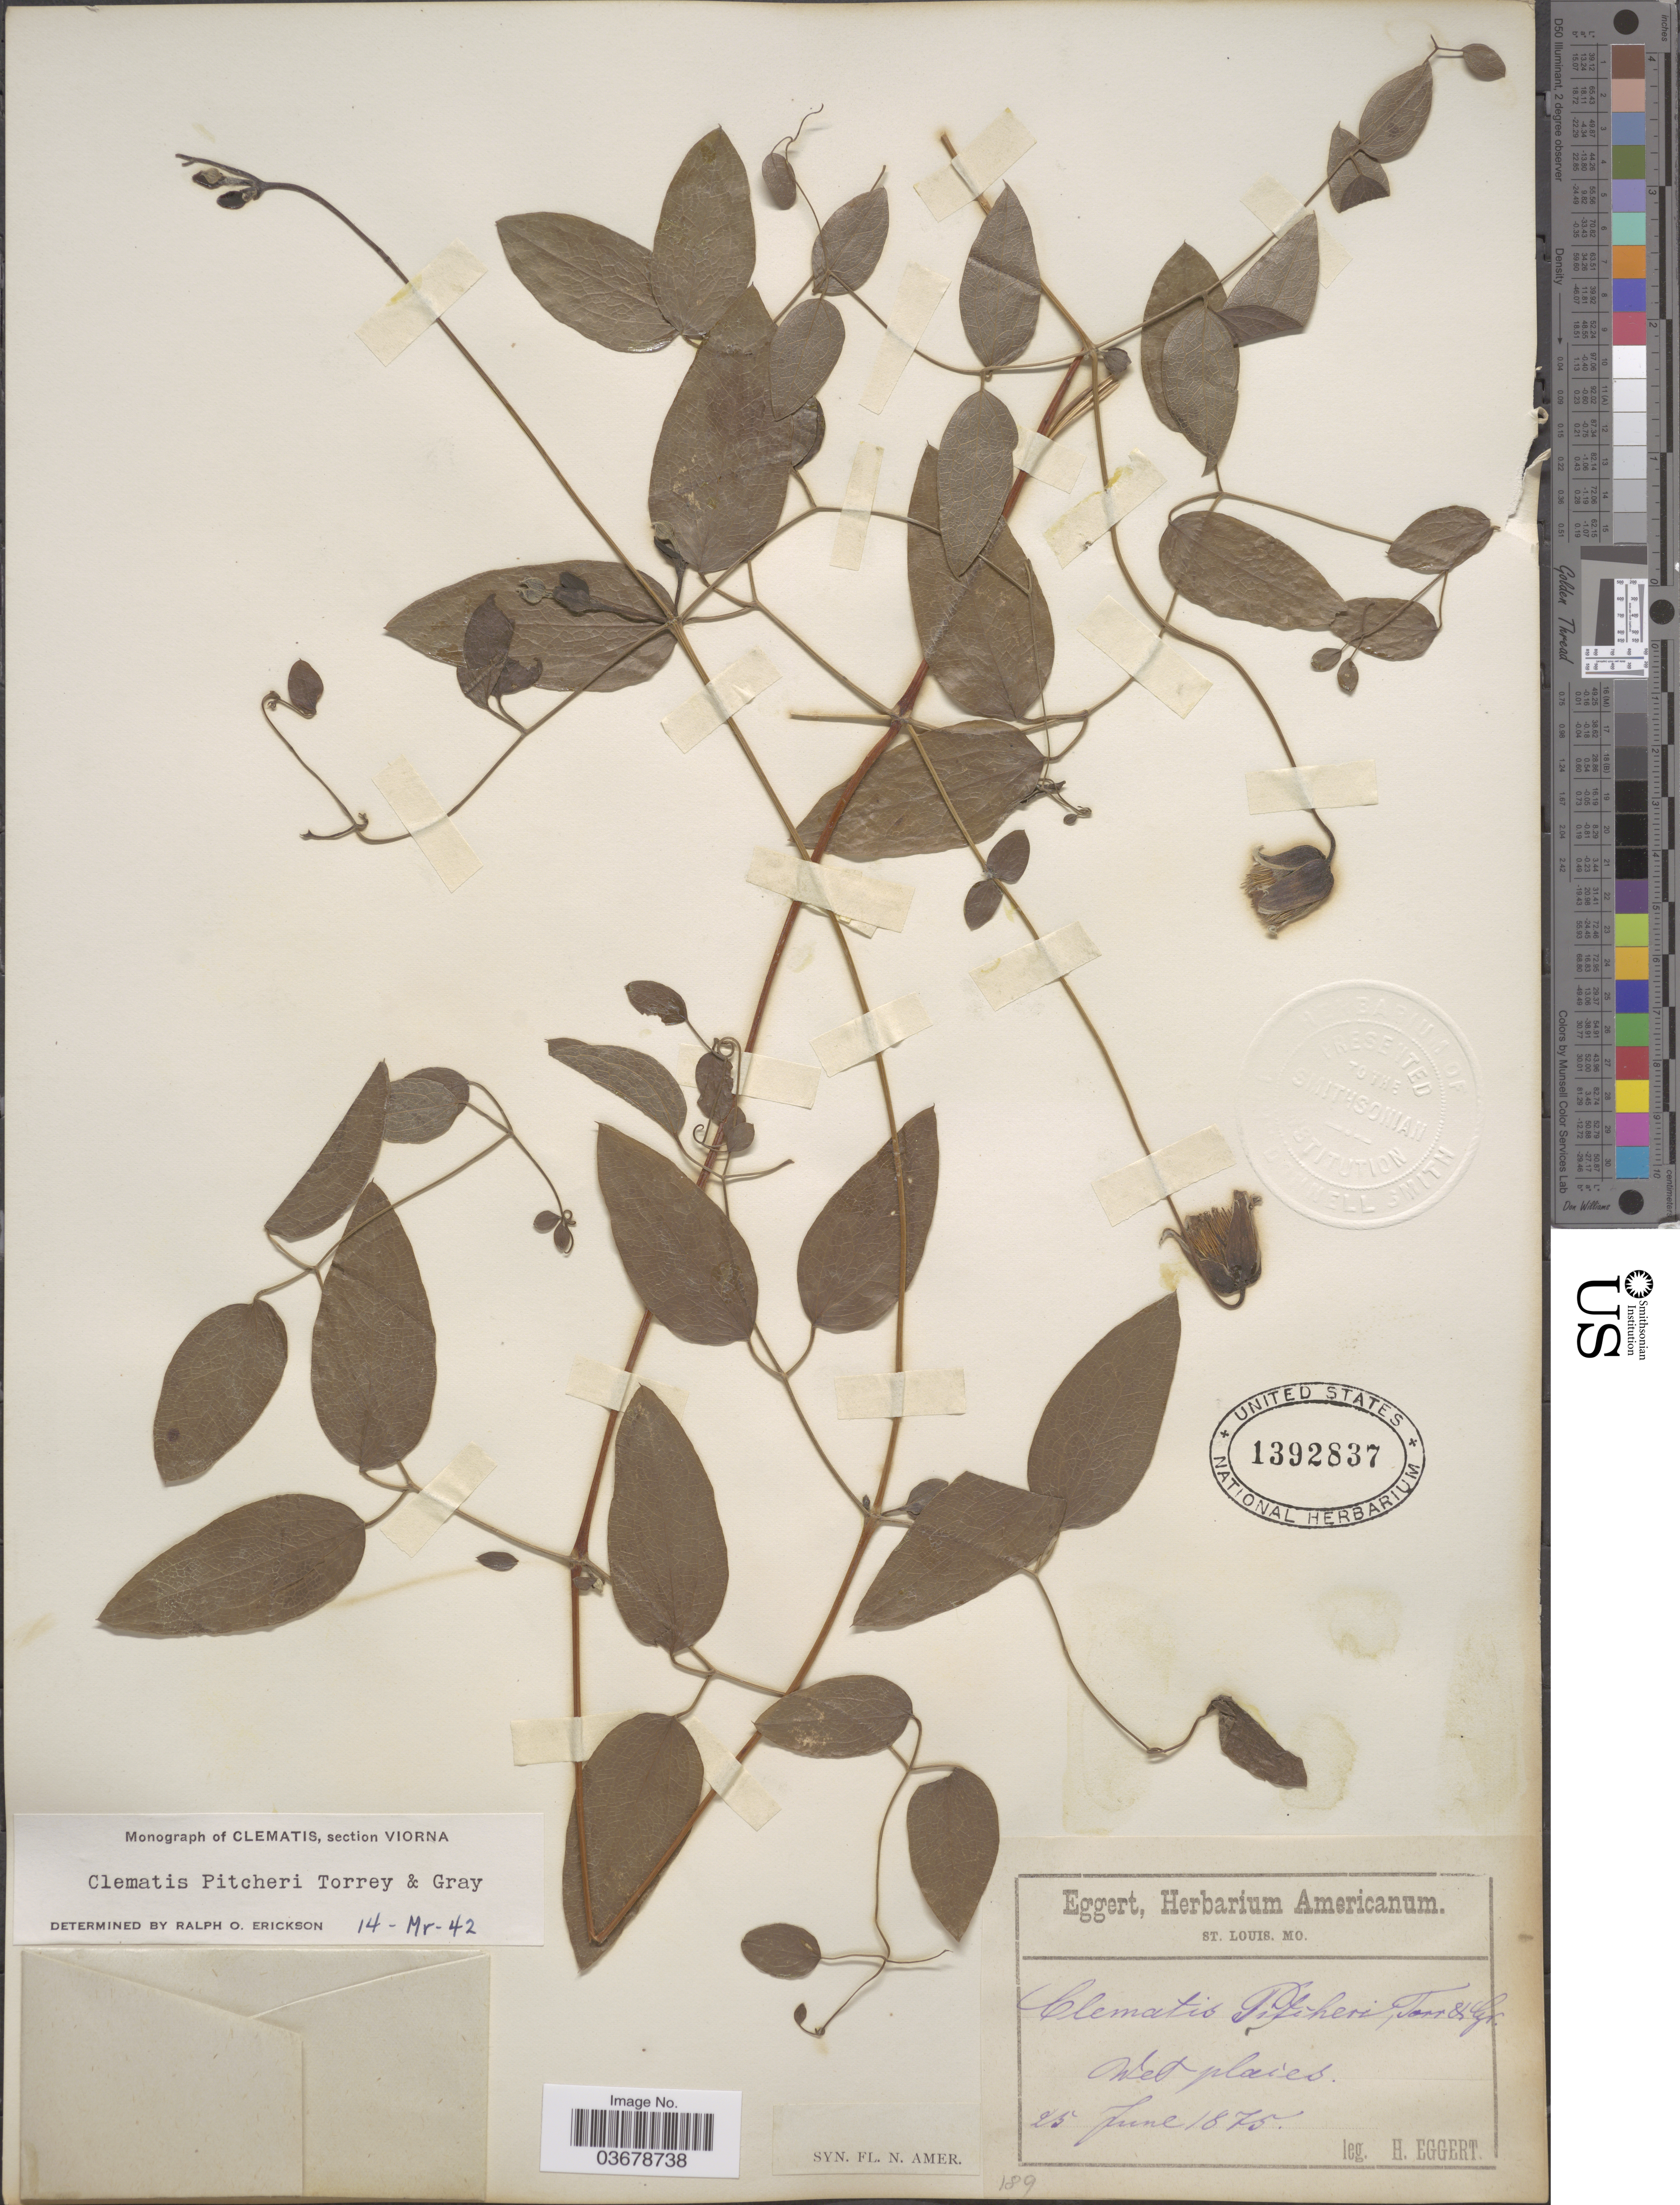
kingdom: Plantae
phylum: Tracheophyta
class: Magnoliopsida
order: Ranunculales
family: Ranunculaceae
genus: Clematis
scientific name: Clematis viorna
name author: L.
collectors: H. Eggert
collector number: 189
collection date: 1875-06-25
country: United States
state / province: Missouri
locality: Wet places.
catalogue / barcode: US 1392837